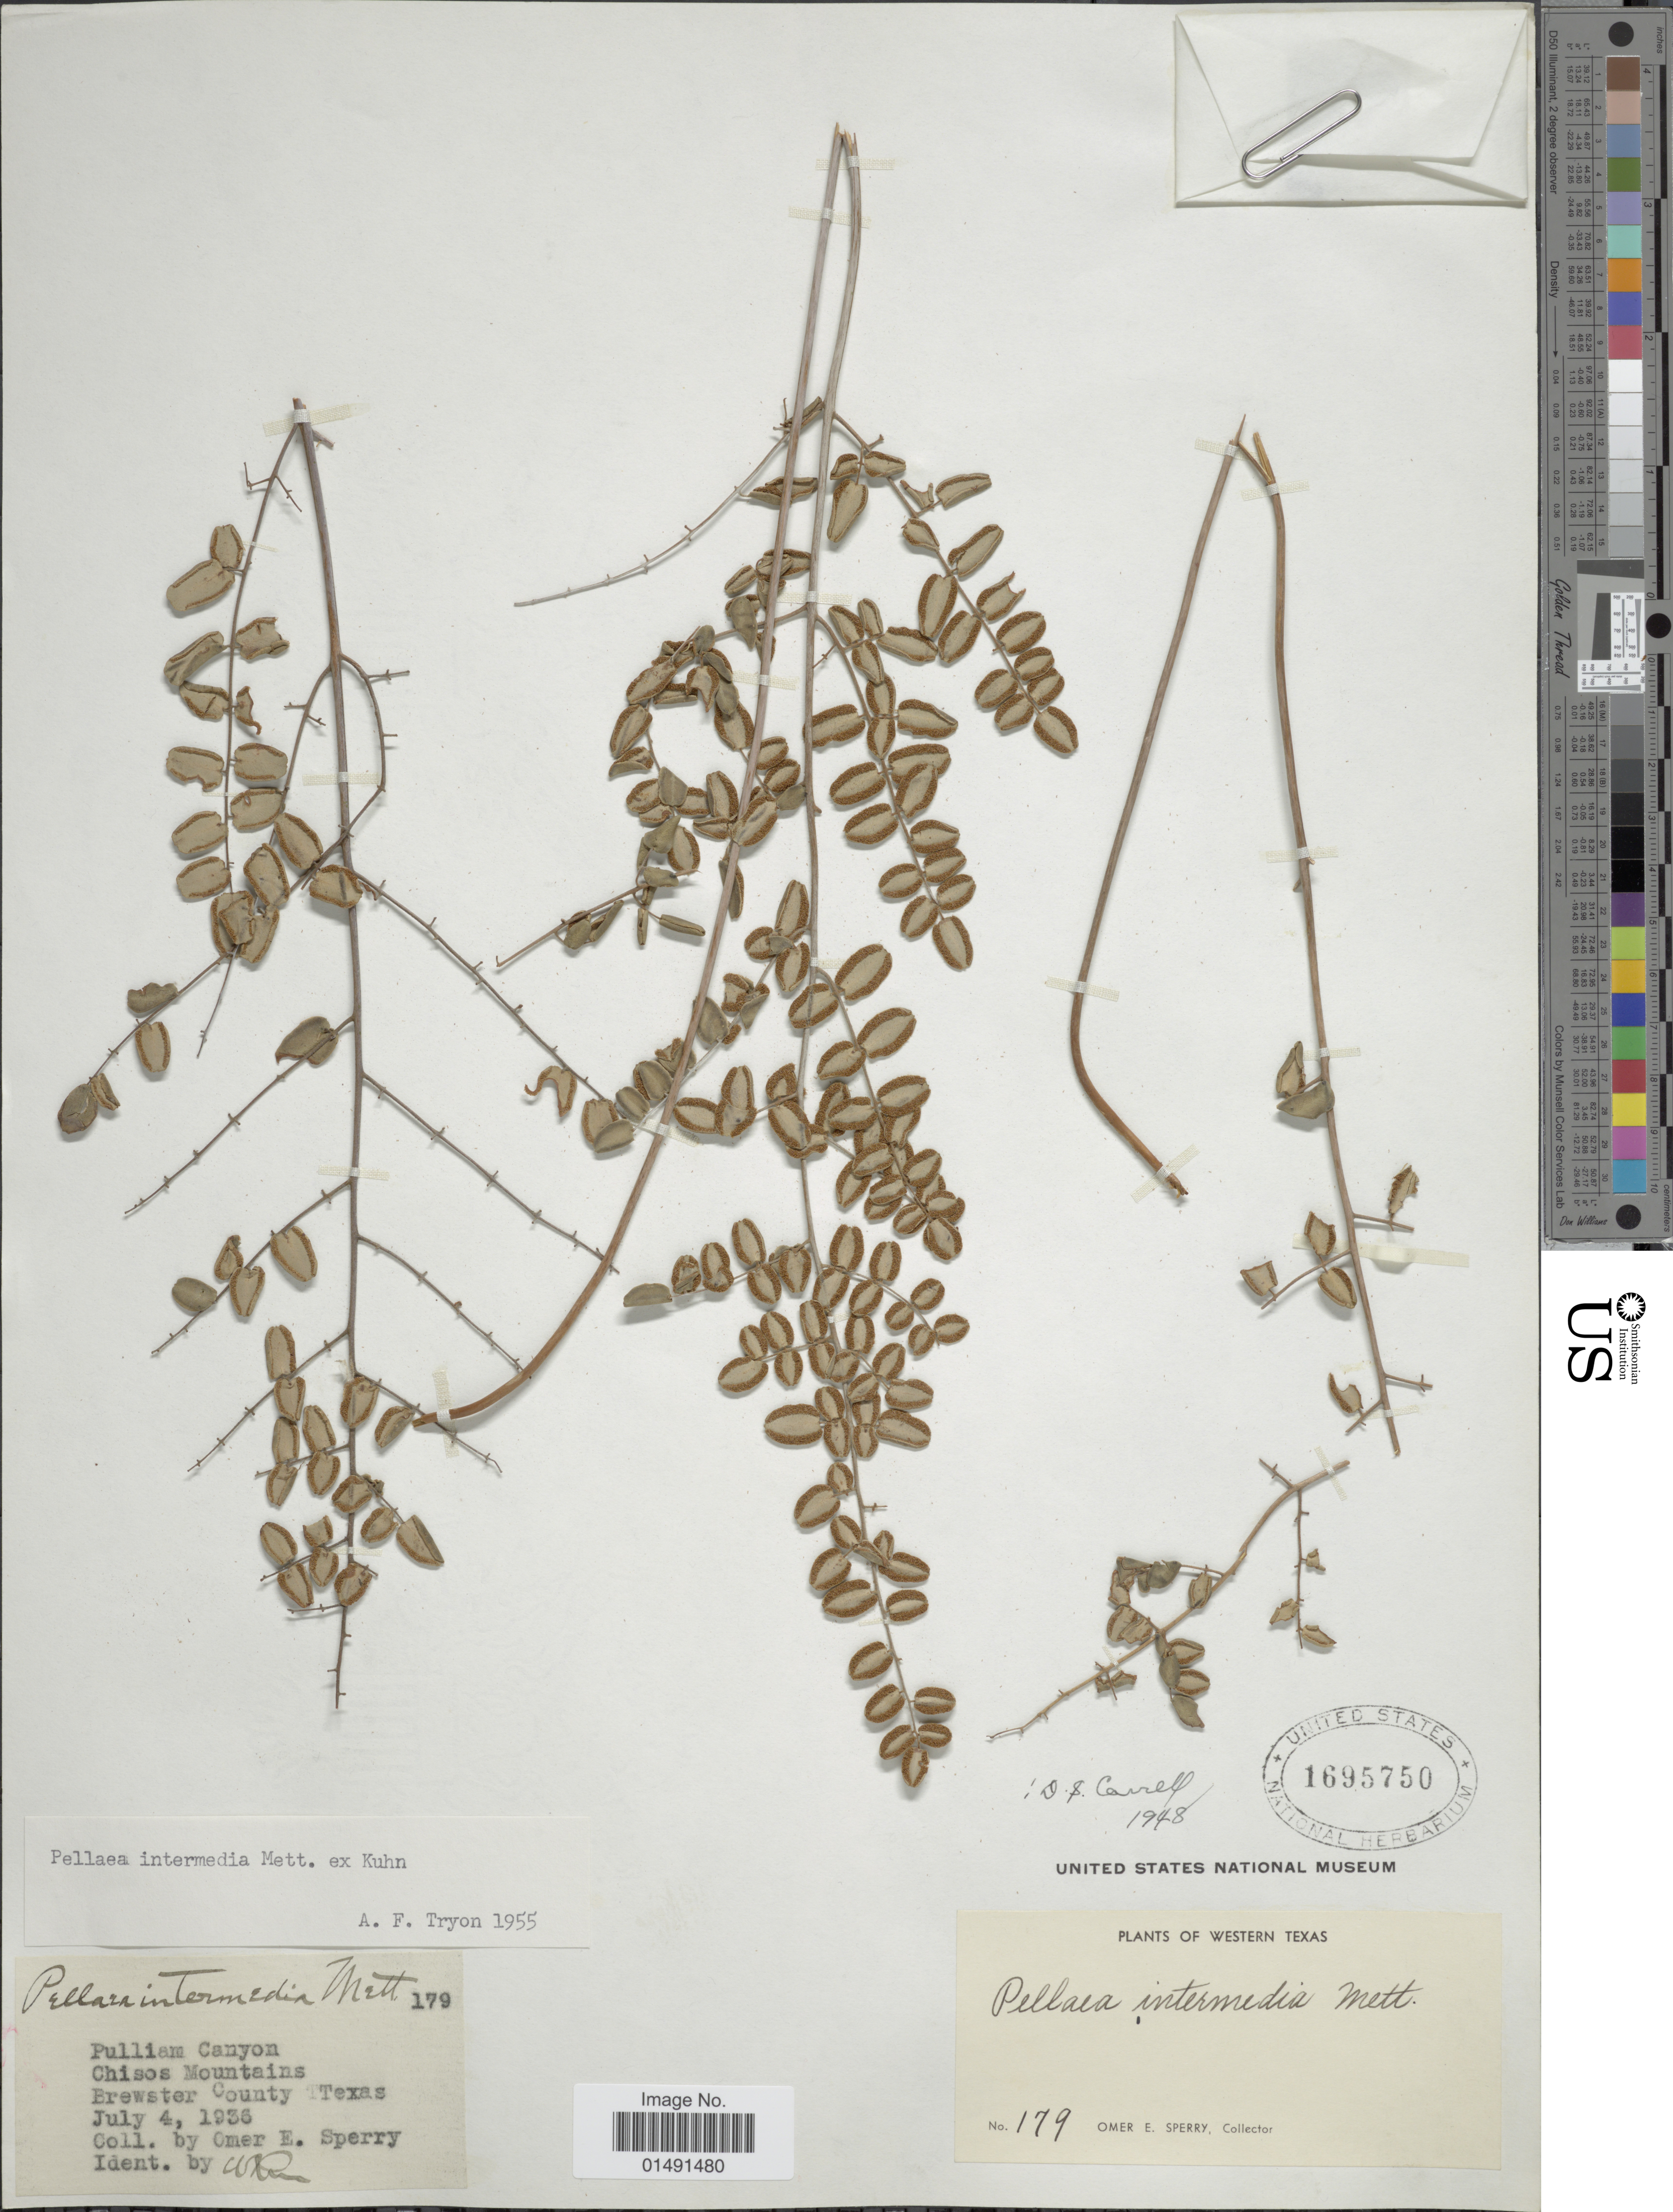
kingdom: Plantae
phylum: Tracheophyta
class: Polypodiopsida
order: Polypodiales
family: Pteridaceae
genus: Pellaea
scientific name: Pellaea intermedia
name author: Mett. ex Kuhn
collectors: O. E. Sperry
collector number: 179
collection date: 1936-07-04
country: United States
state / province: Texas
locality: Chisos Mountains Brewster County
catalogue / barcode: US 1695750